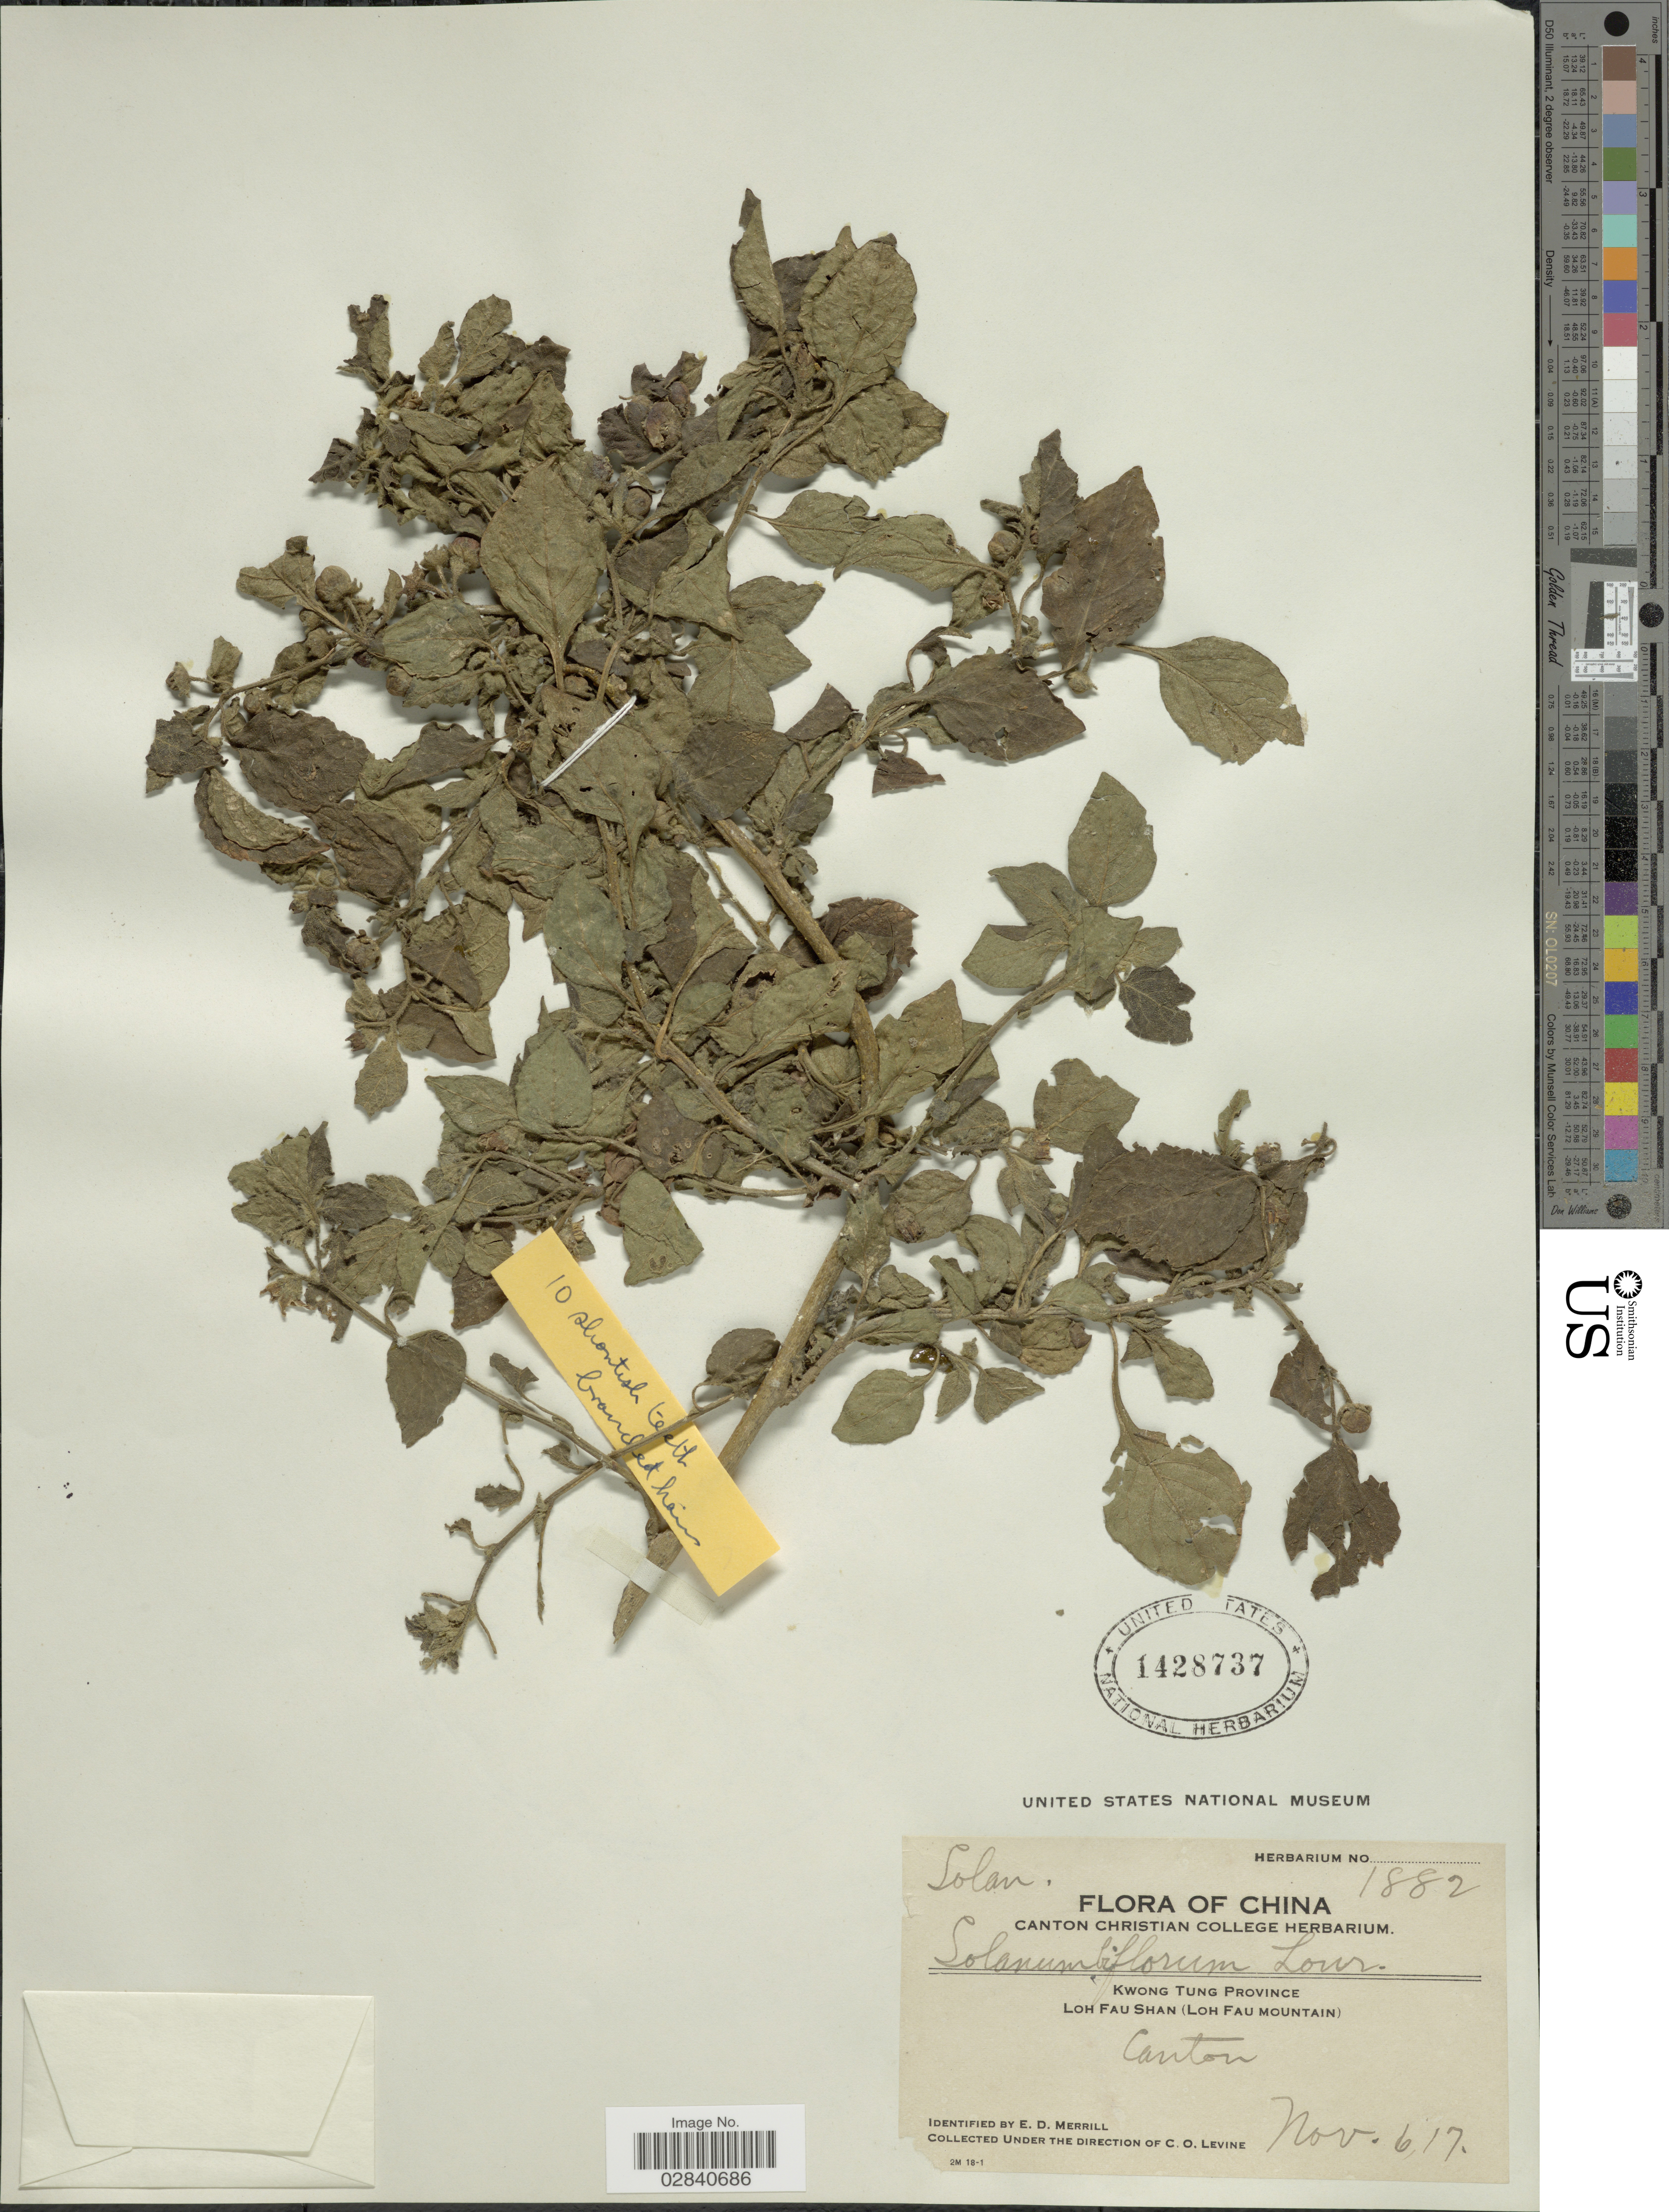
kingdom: Plantae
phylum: Tracheophyta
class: Magnoliopsida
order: Solanales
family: Solanaceae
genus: Lycianthes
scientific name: Lycianthes biflora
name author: (Lour.) Bitter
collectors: C. O. Levine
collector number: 1882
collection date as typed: Transcribed d/m/y: 6/11/17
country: China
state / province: Guangdong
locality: Kwong Tung Province. Loh Fau Shan (Loh Fau Mountain) Canton.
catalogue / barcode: US 1428737